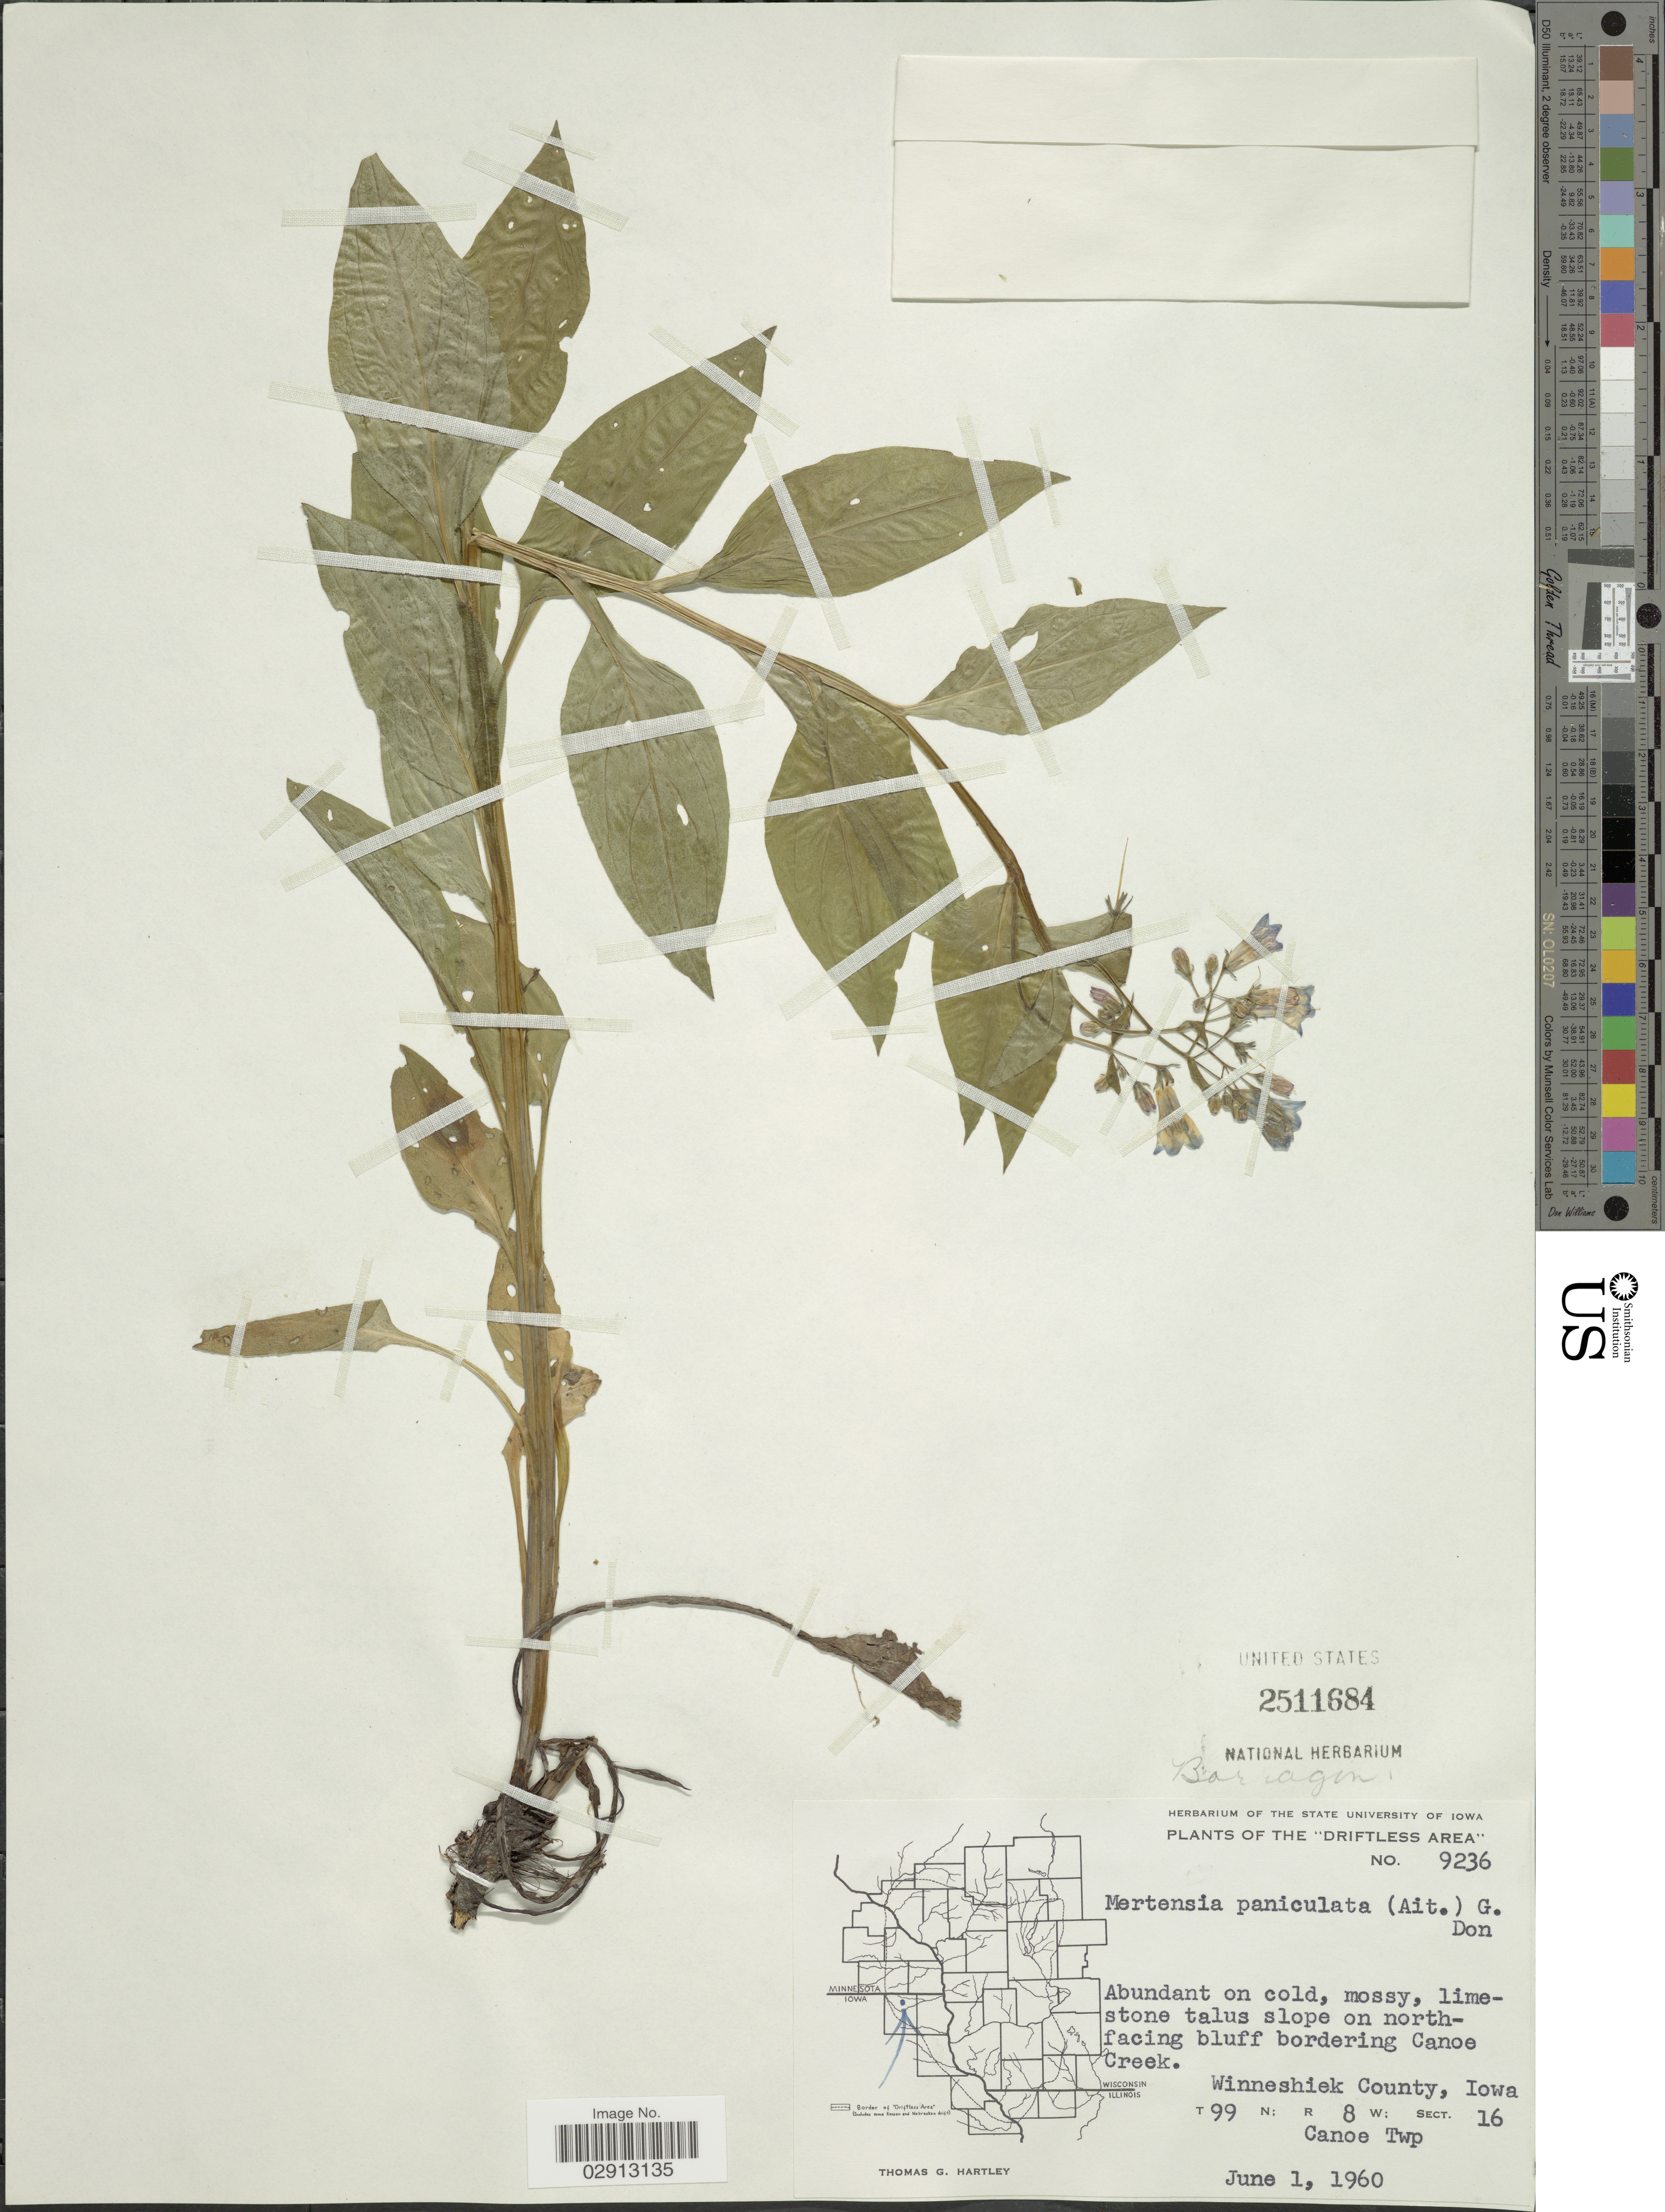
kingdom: Plantae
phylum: Tracheophyta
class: Magnoliopsida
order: Boraginales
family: Boraginaceae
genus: Mertensia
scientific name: Mertensia paniculata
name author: (Aiton) G. Don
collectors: T. G. Hartley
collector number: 9236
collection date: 1960-06-01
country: United States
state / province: Iowa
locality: The "Driftless Area". Limestone talus slope on north-facing bluff bordering Canoe Creek. Winneshiek County. T99 N; R8 W; Sect. 16. Canoe Twp.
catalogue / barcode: US 2511684